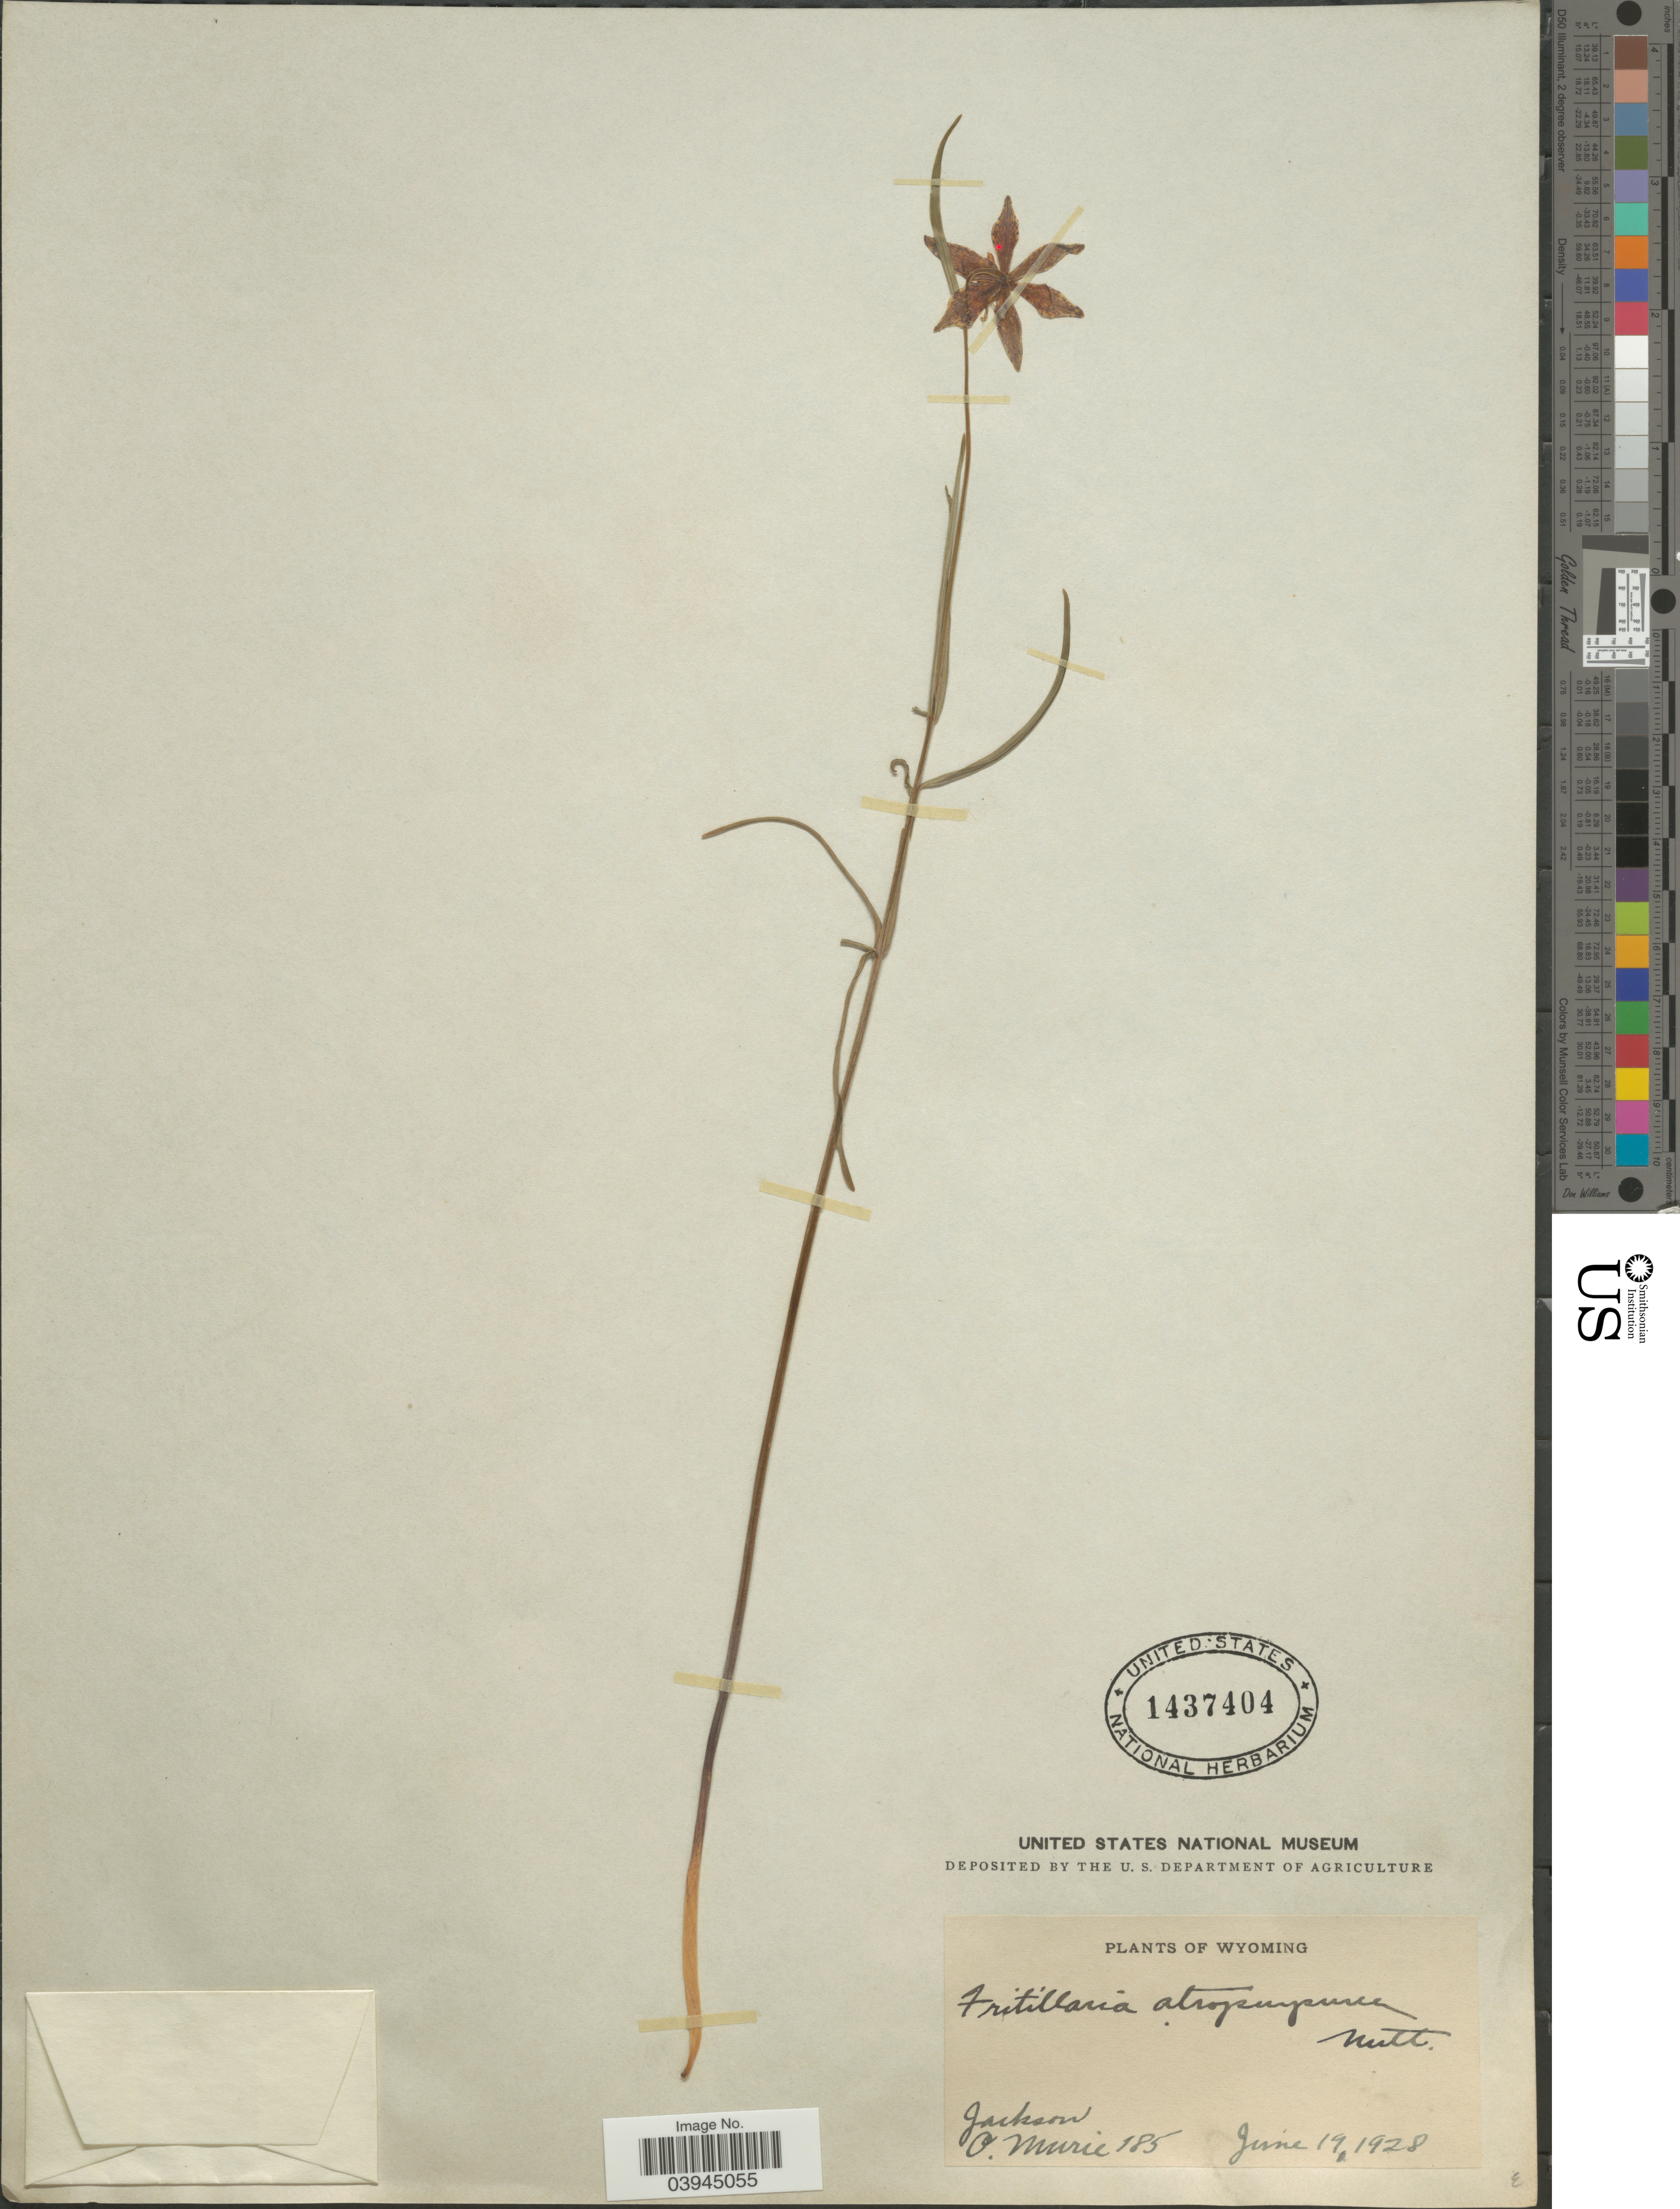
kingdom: Plantae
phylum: Tracheophyta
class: Liliopsida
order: Liliales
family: Liliaceae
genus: Fritillaria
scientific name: Fritillaria atropurpurea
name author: Nutt.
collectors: O. Murie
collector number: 185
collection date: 1928-06-19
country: United States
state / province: Wyoming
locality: Jackson.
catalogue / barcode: US 1437404